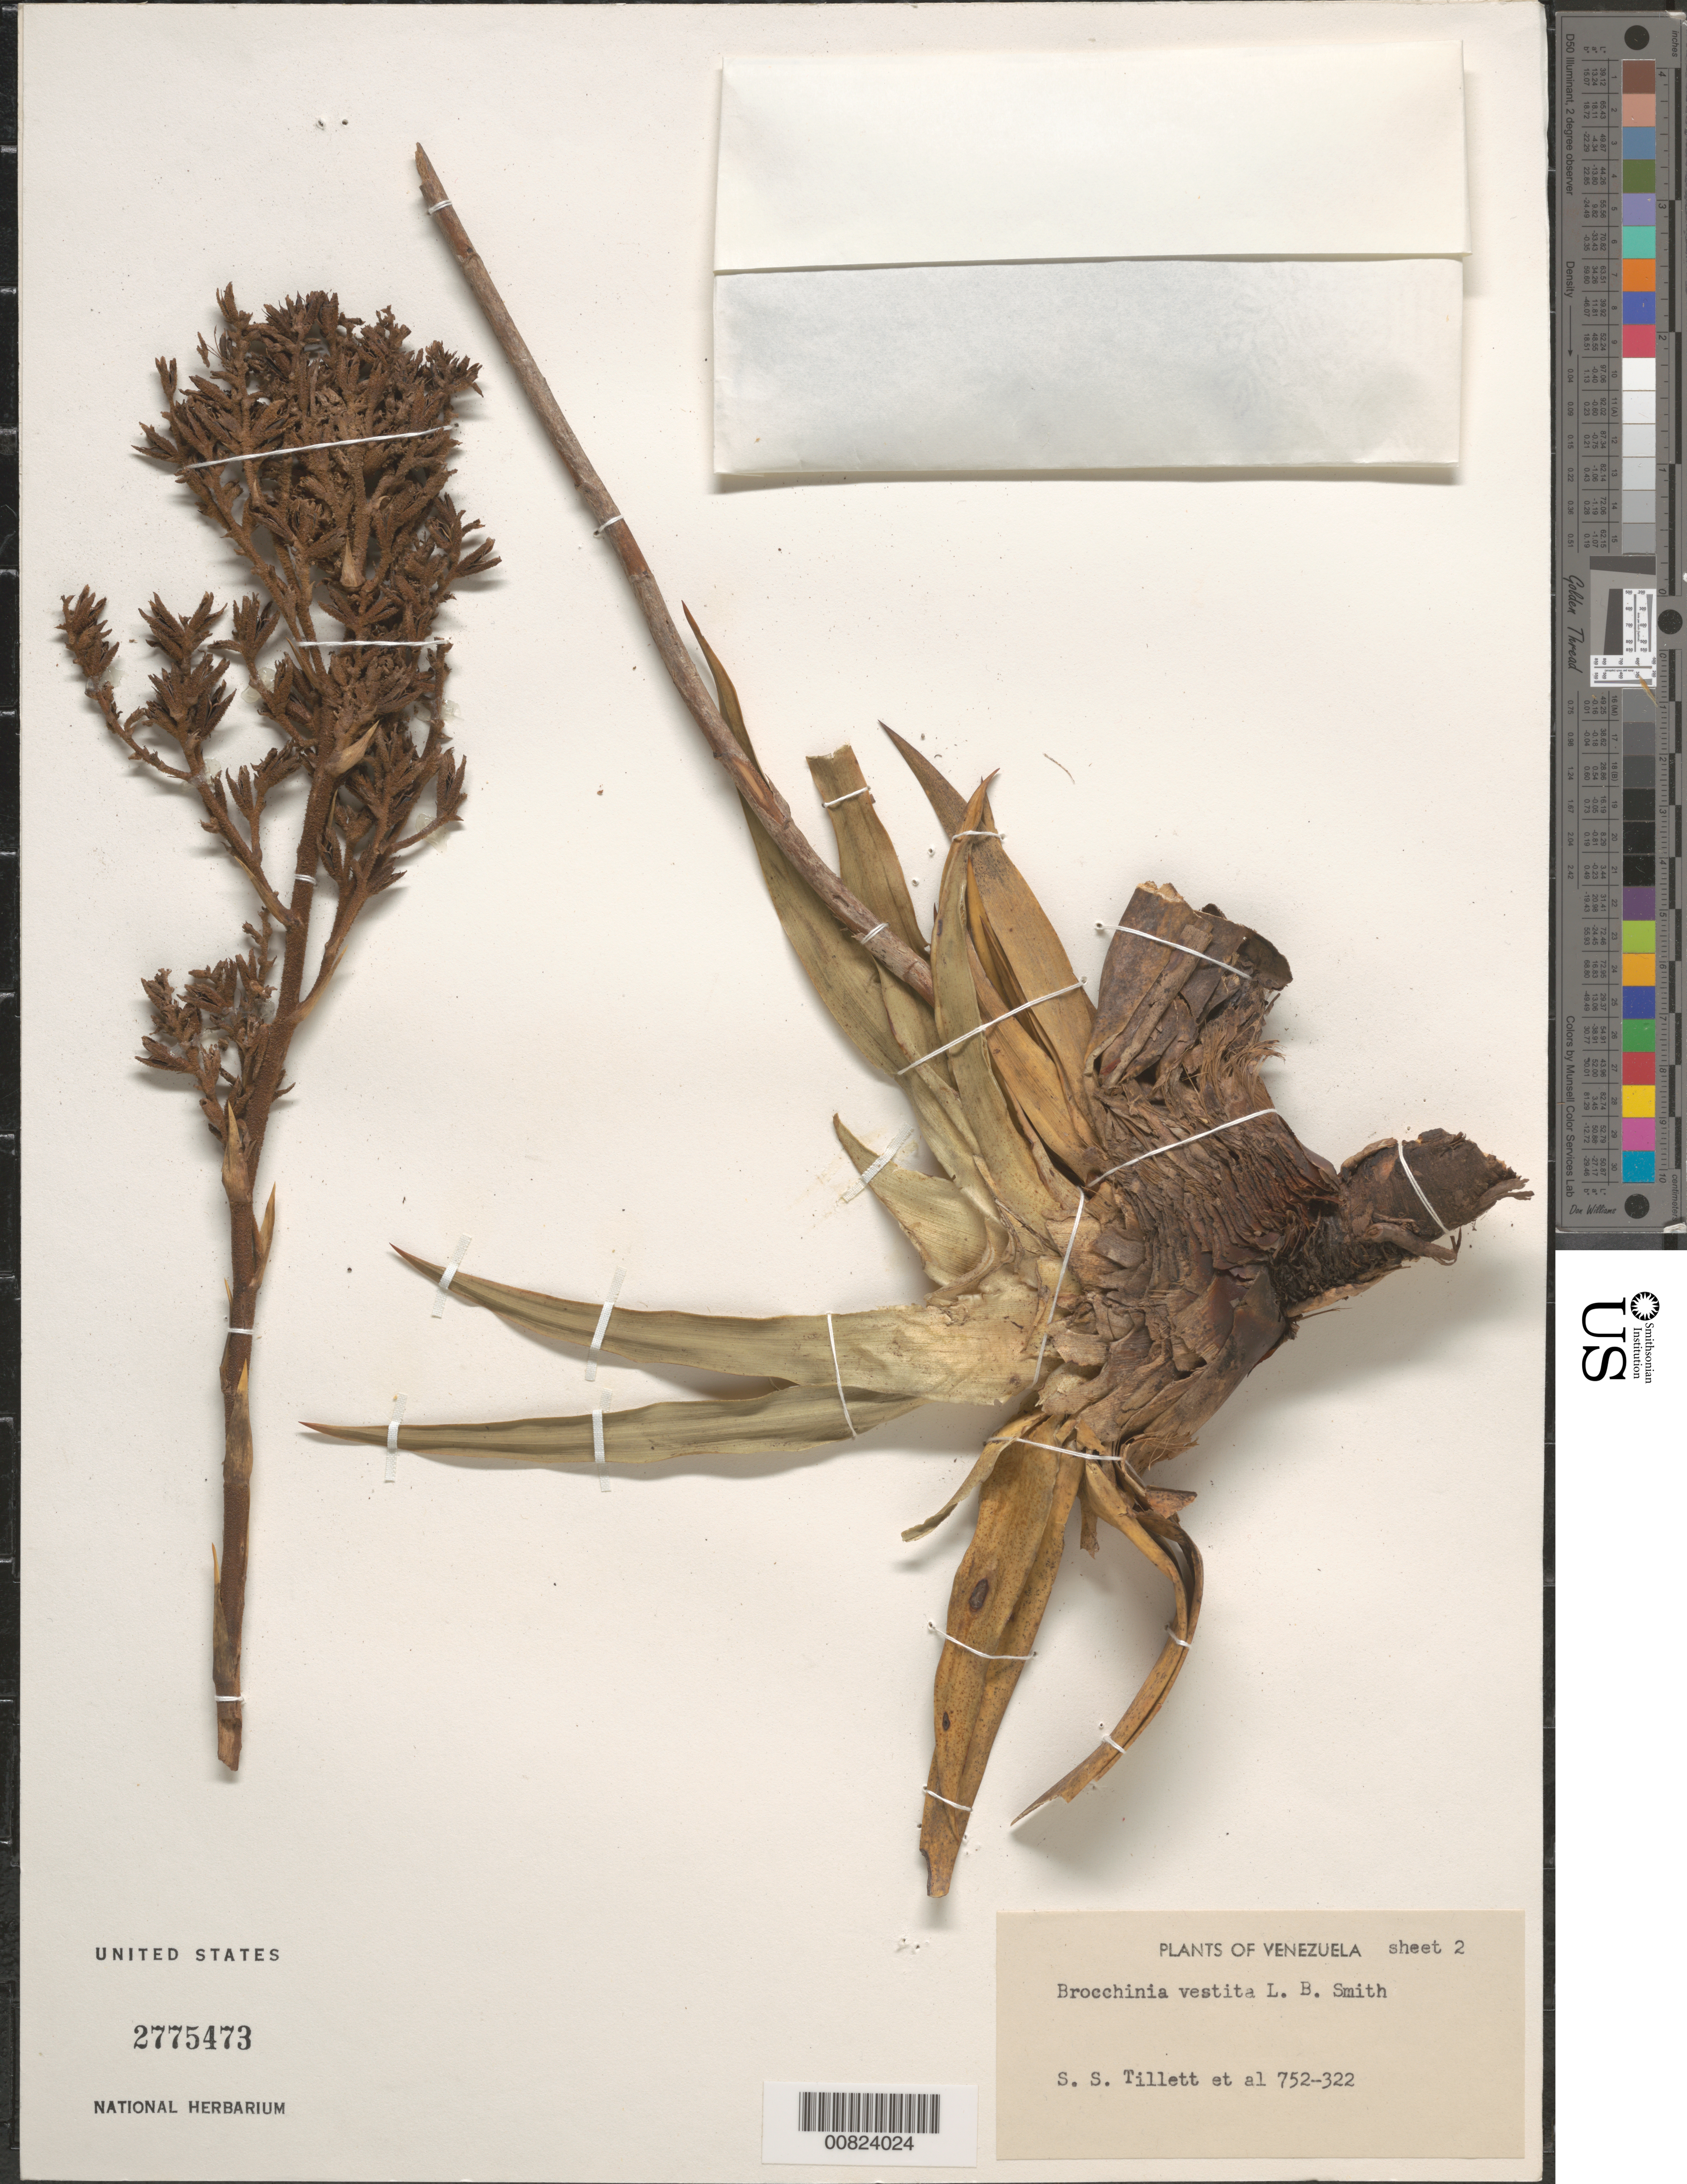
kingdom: Plantae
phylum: Tracheophyta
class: Liliopsida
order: Poales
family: Bromeliaceae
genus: Brocchinia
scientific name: Brocchinia vestita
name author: L.B. Sm.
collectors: S. S. Tillett & et al.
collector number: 752-322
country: Venezuela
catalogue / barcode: US 2775473